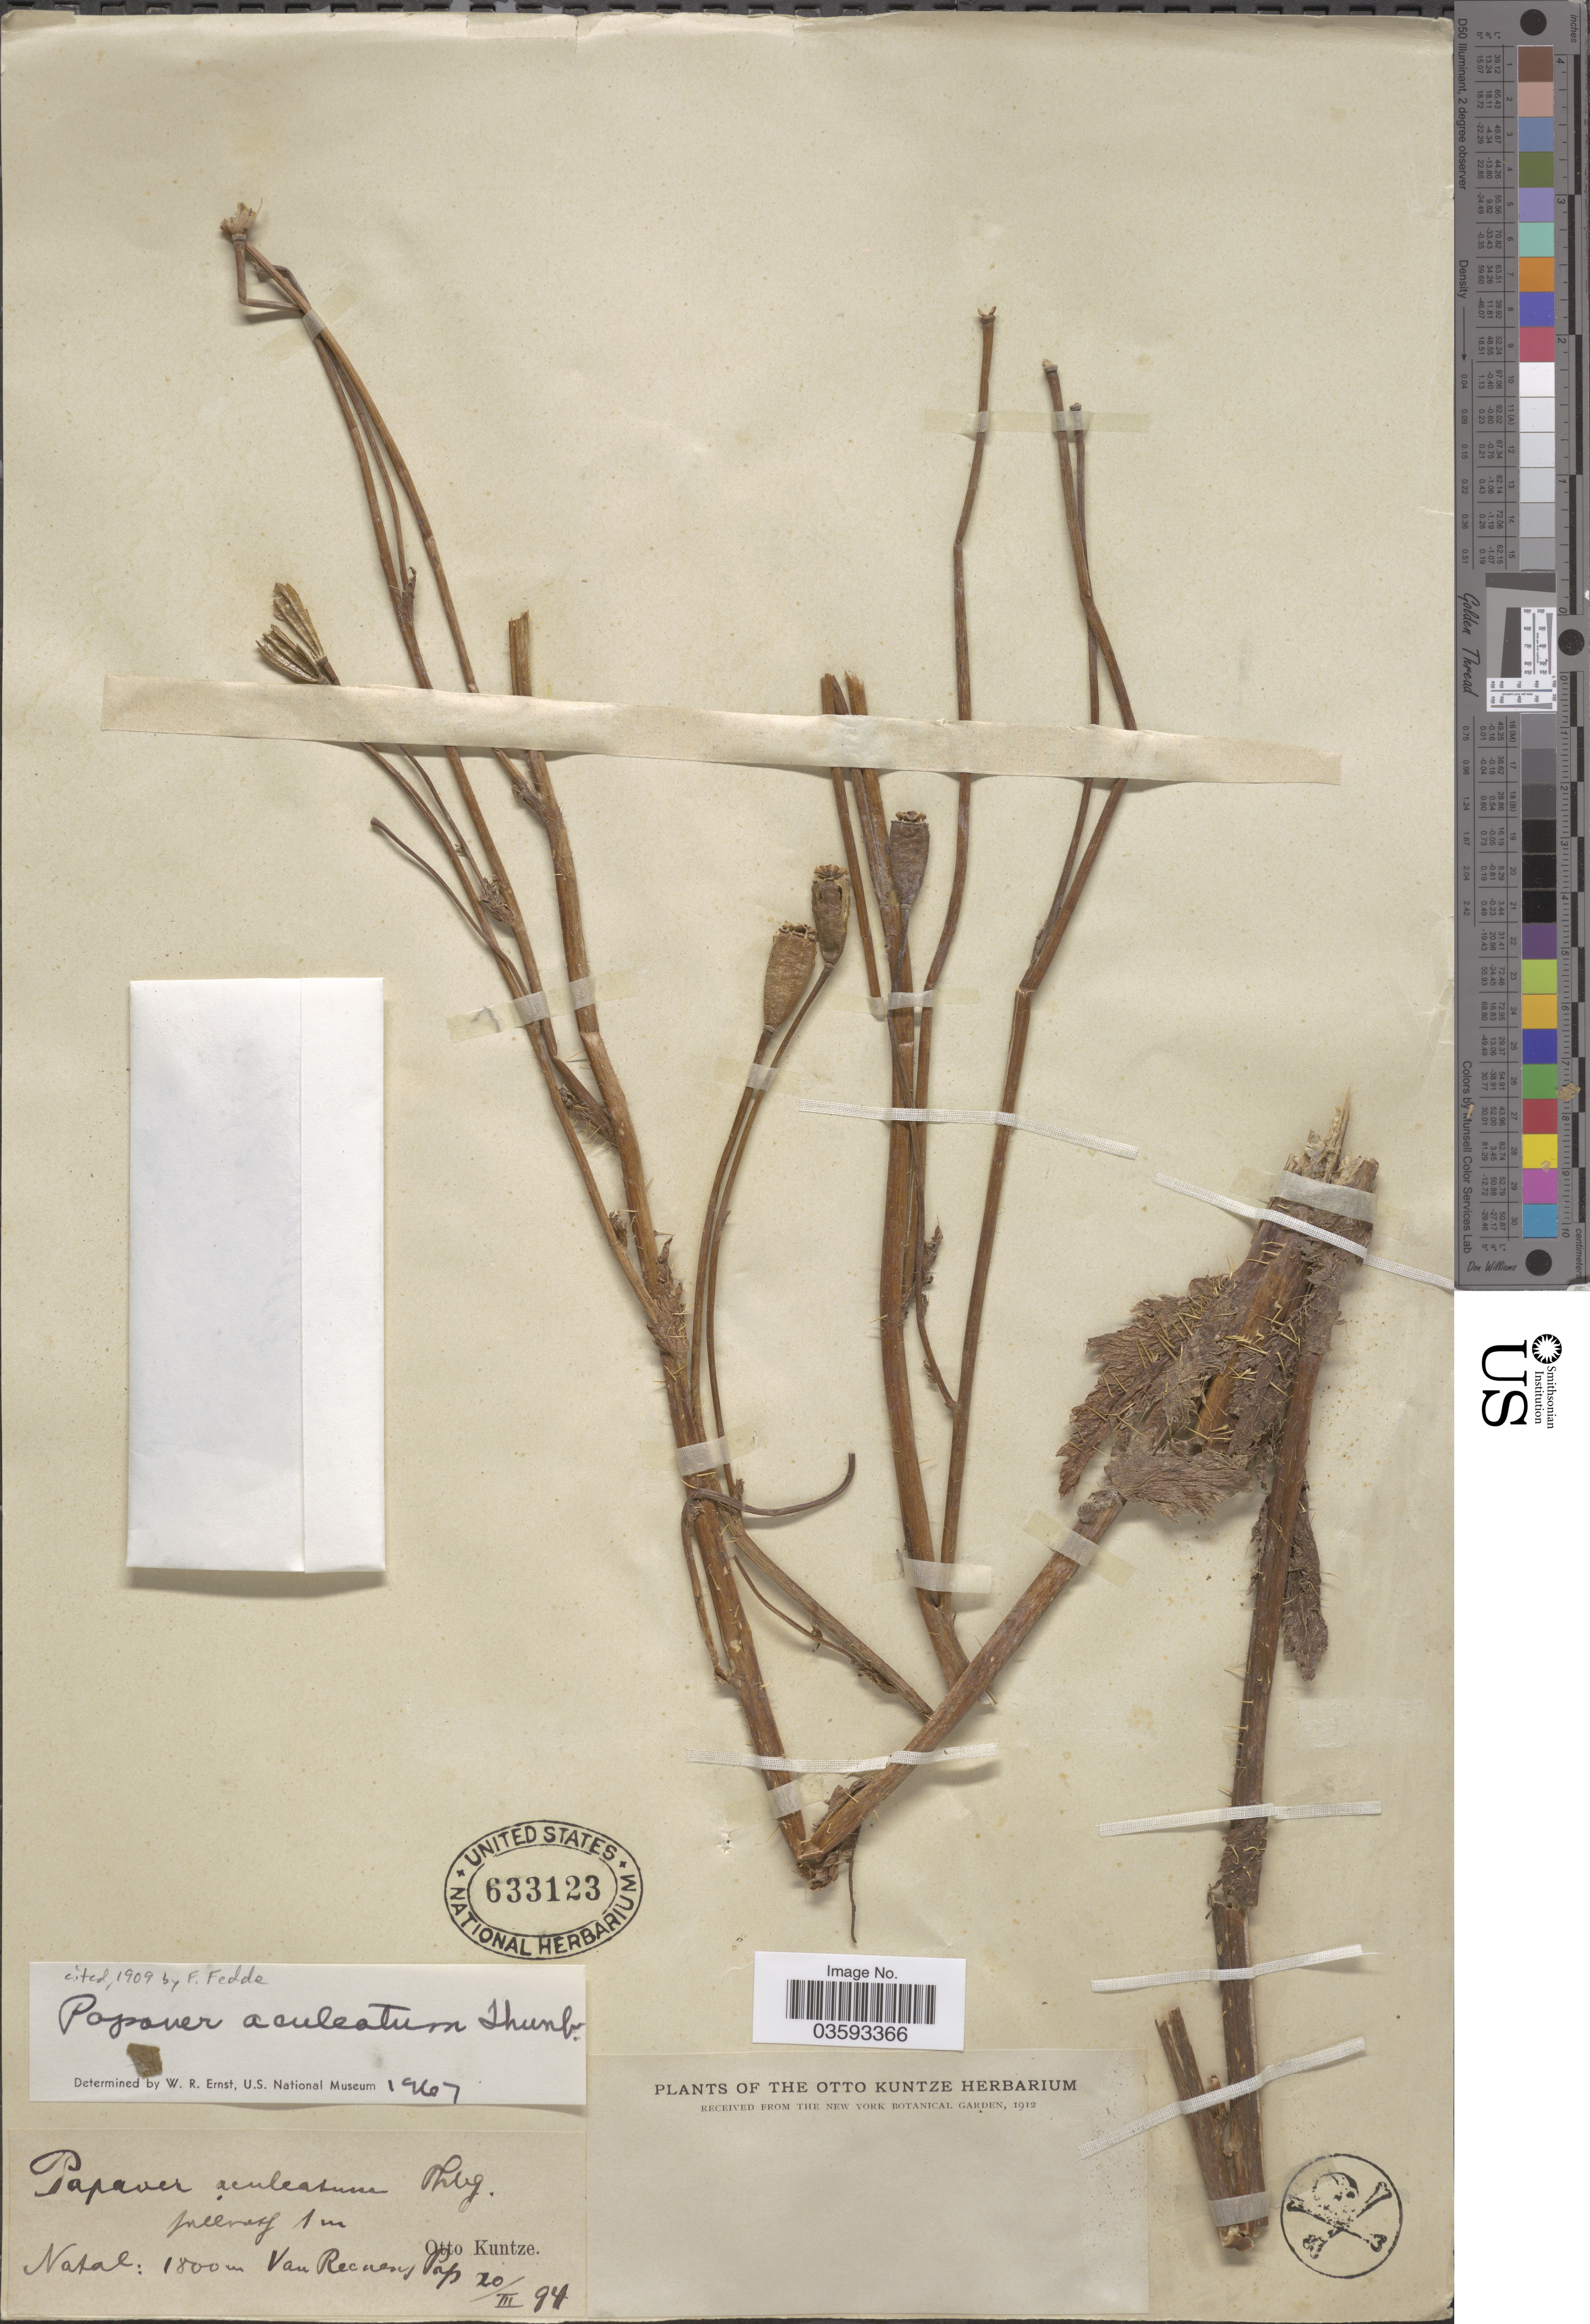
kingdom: Plantae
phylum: Tracheophyta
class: Magnoliopsida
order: Ranunculales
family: Papaveraceae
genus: Papaver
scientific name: Papaver aculeatum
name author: Thunb.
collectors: C.E.O. Kuntze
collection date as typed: Transcribed d/m/y: 20/3/94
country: South Africa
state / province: KwaZulu-Natal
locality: Natal. Van Reenens Pass.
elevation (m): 1800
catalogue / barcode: US 633123